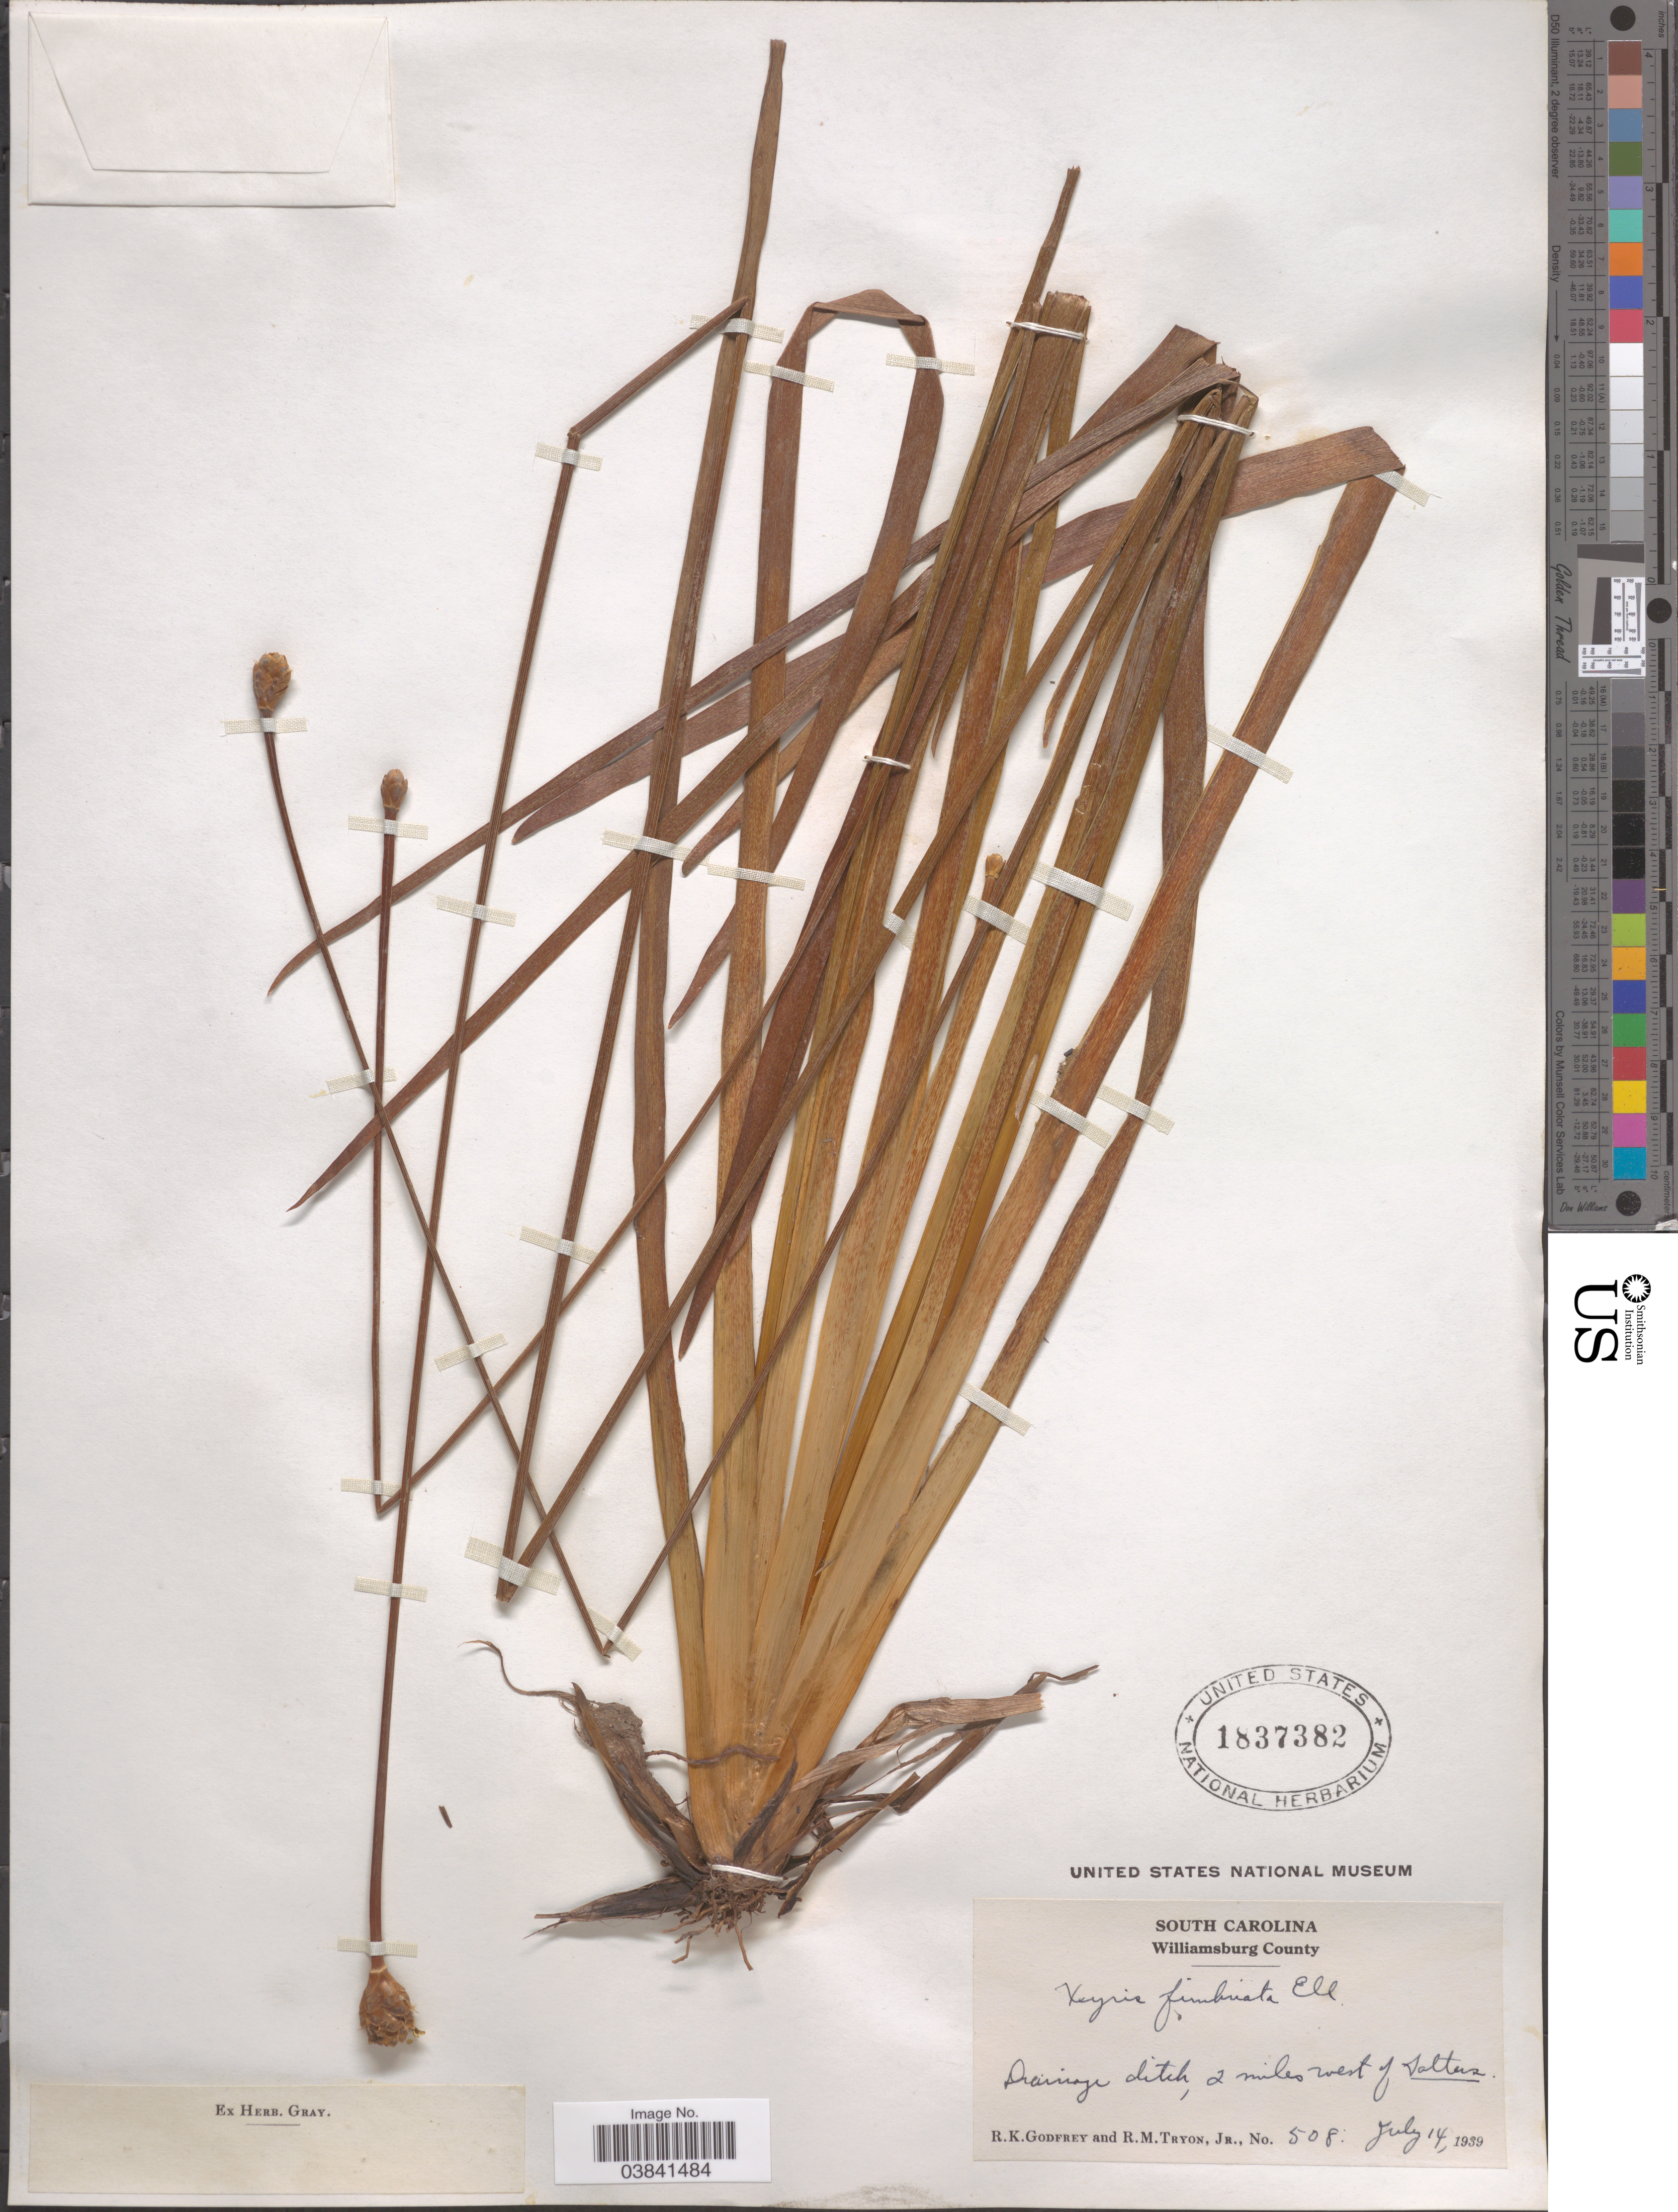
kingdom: Plantae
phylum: Tracheophyta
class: Liliopsida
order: Poales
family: Xyridaceae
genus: Xyris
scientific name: Xyris fimbriata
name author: Elliott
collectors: R. K. Godfrey & R. Tryon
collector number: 508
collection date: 1939-07-14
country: United States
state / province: South Carolina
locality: Williamsburg County. Drainage ditch, 2 miles west of Salters.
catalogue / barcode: US 1837382